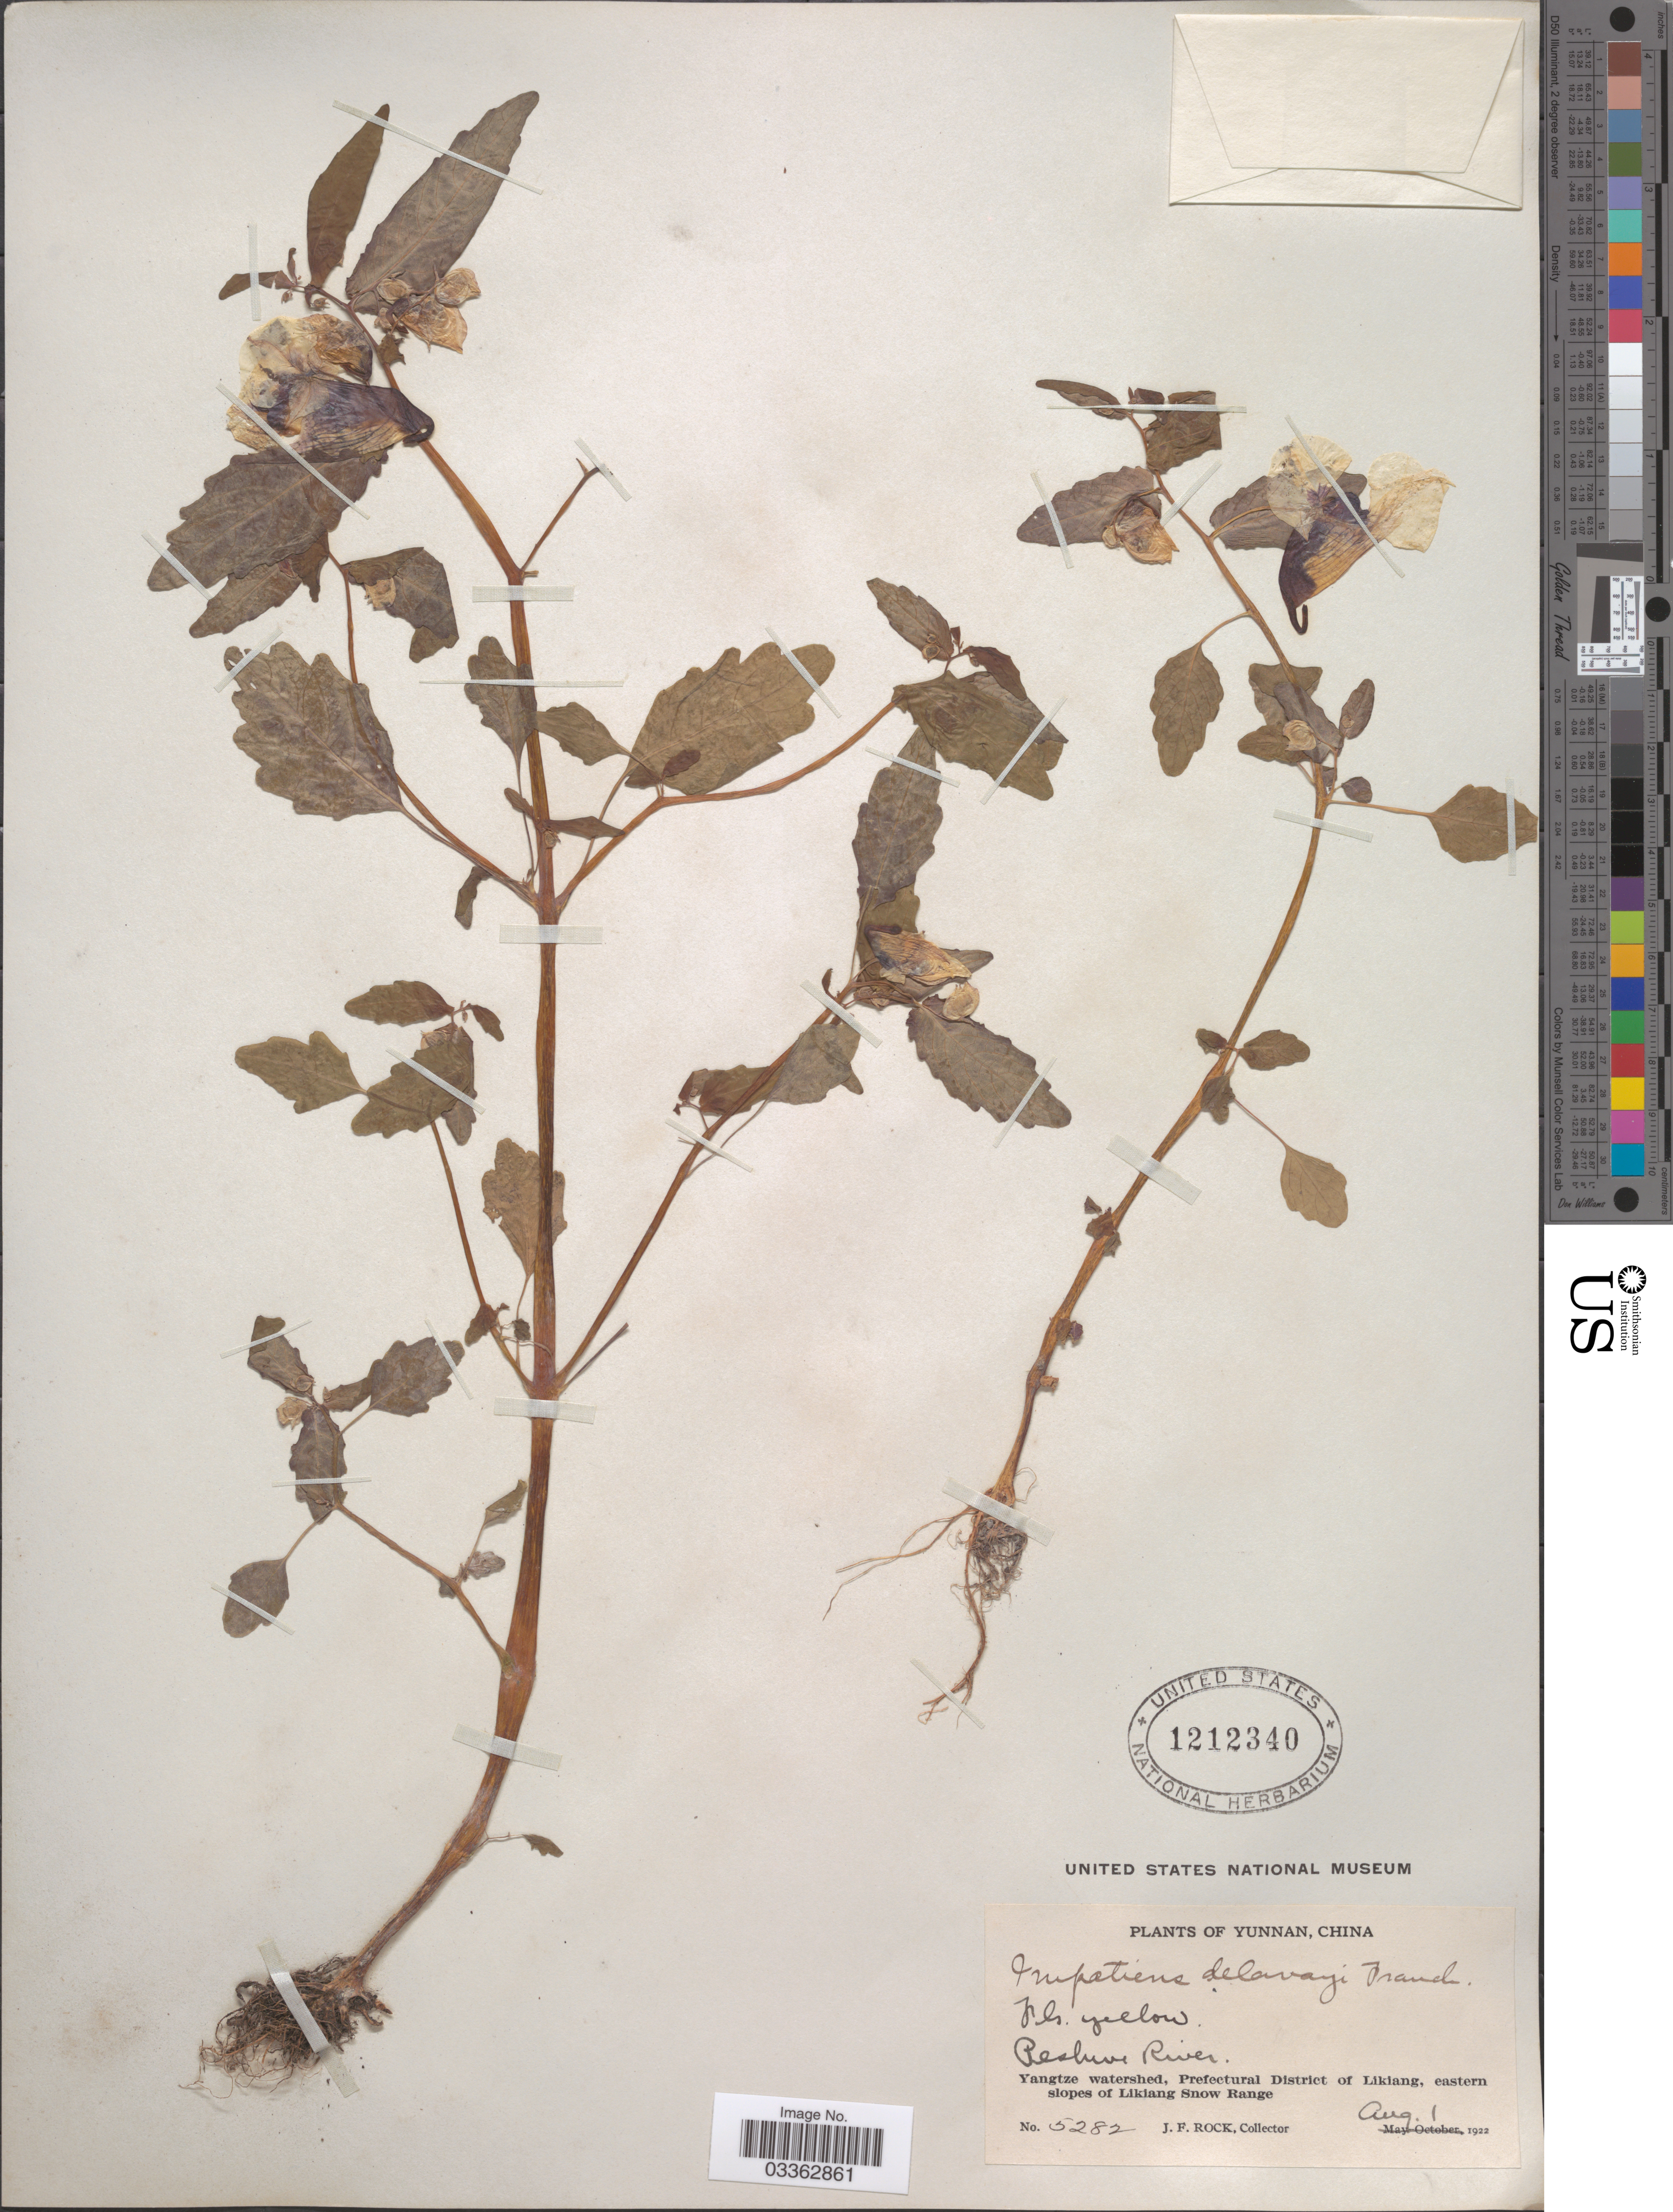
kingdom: Plantae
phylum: Tracheophyta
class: Magnoliopsida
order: Ericales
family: Balsaminaceae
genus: Impatiens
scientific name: Impatiens delavayi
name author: Franch.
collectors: J. Rock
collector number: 5282*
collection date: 1922-08-01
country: China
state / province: Yunnan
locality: Peshwe River. Yangtze watershed, Prefectural District of Likiang, eastern slopes of Likiang Snow Range.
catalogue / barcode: US 1212340